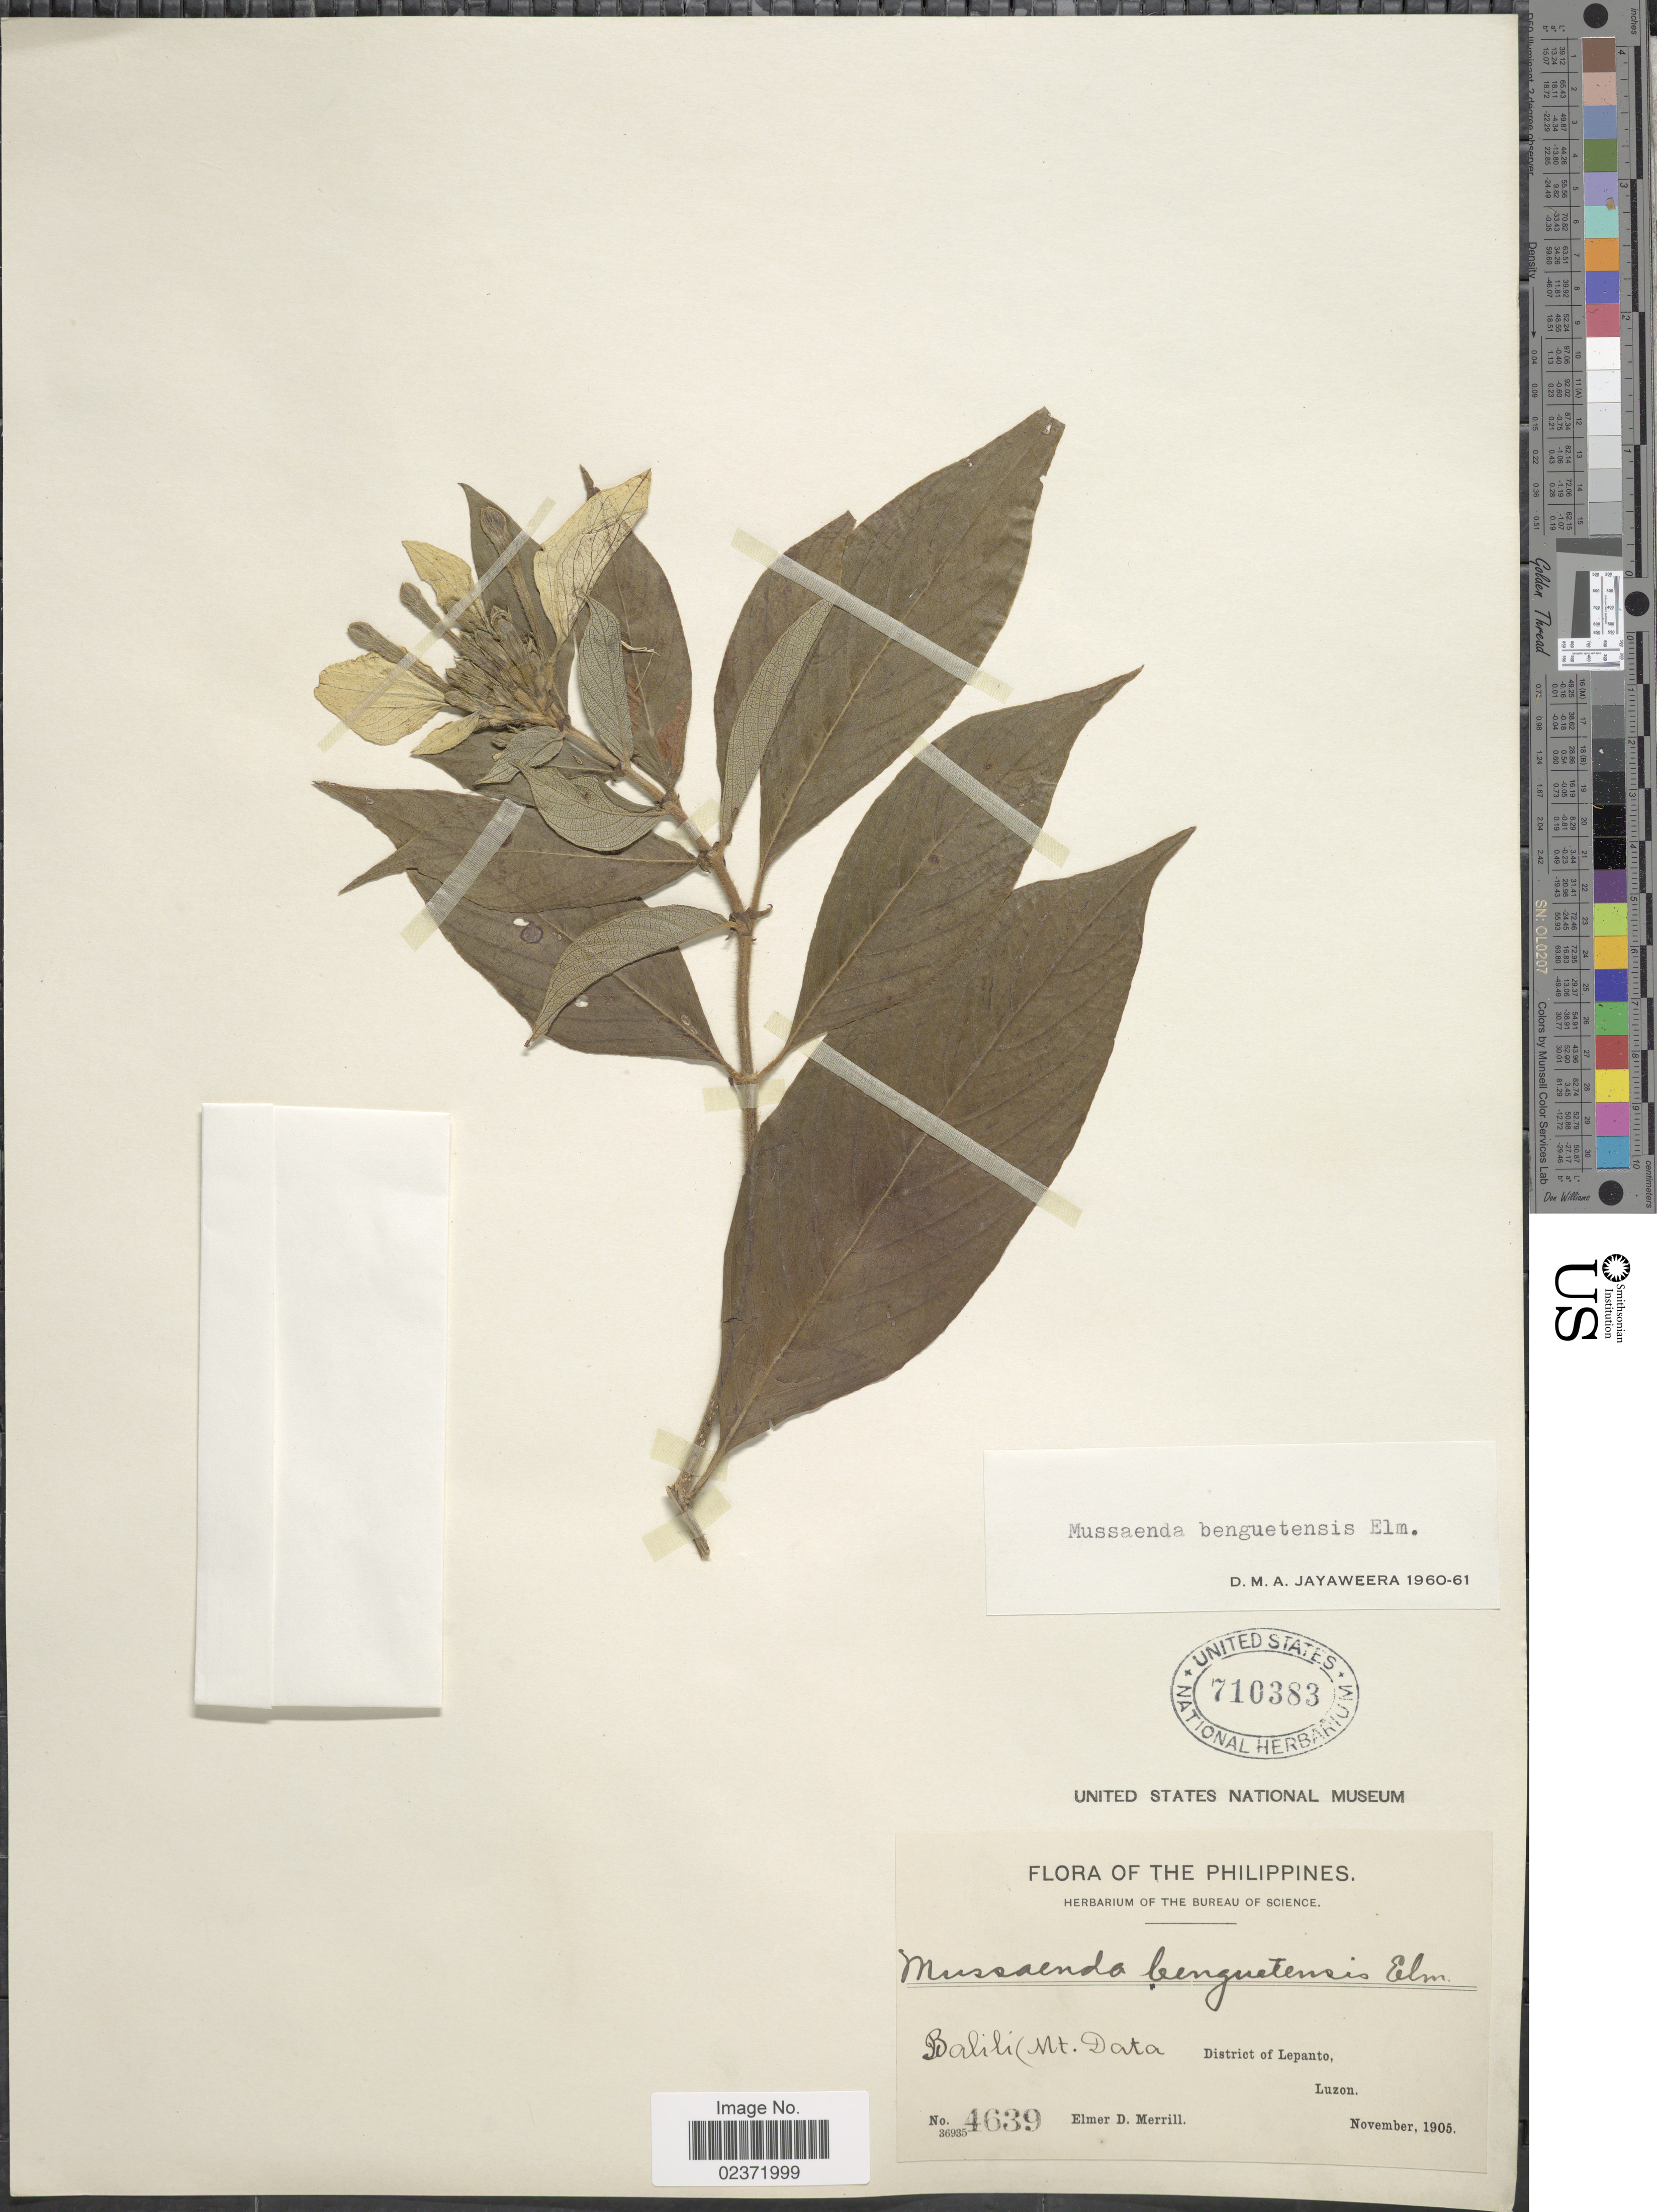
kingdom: Plantae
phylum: Tracheophyta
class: Magnoliopsida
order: Gentianales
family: Rubiaceae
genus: Mussaenda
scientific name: Mussaenda benguetensis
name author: Elmer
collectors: E. D. Merrill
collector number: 4639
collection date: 1905-11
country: Philippines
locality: Balili (Mt. Data) District of Lepanto, Luzon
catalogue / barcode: US 710383